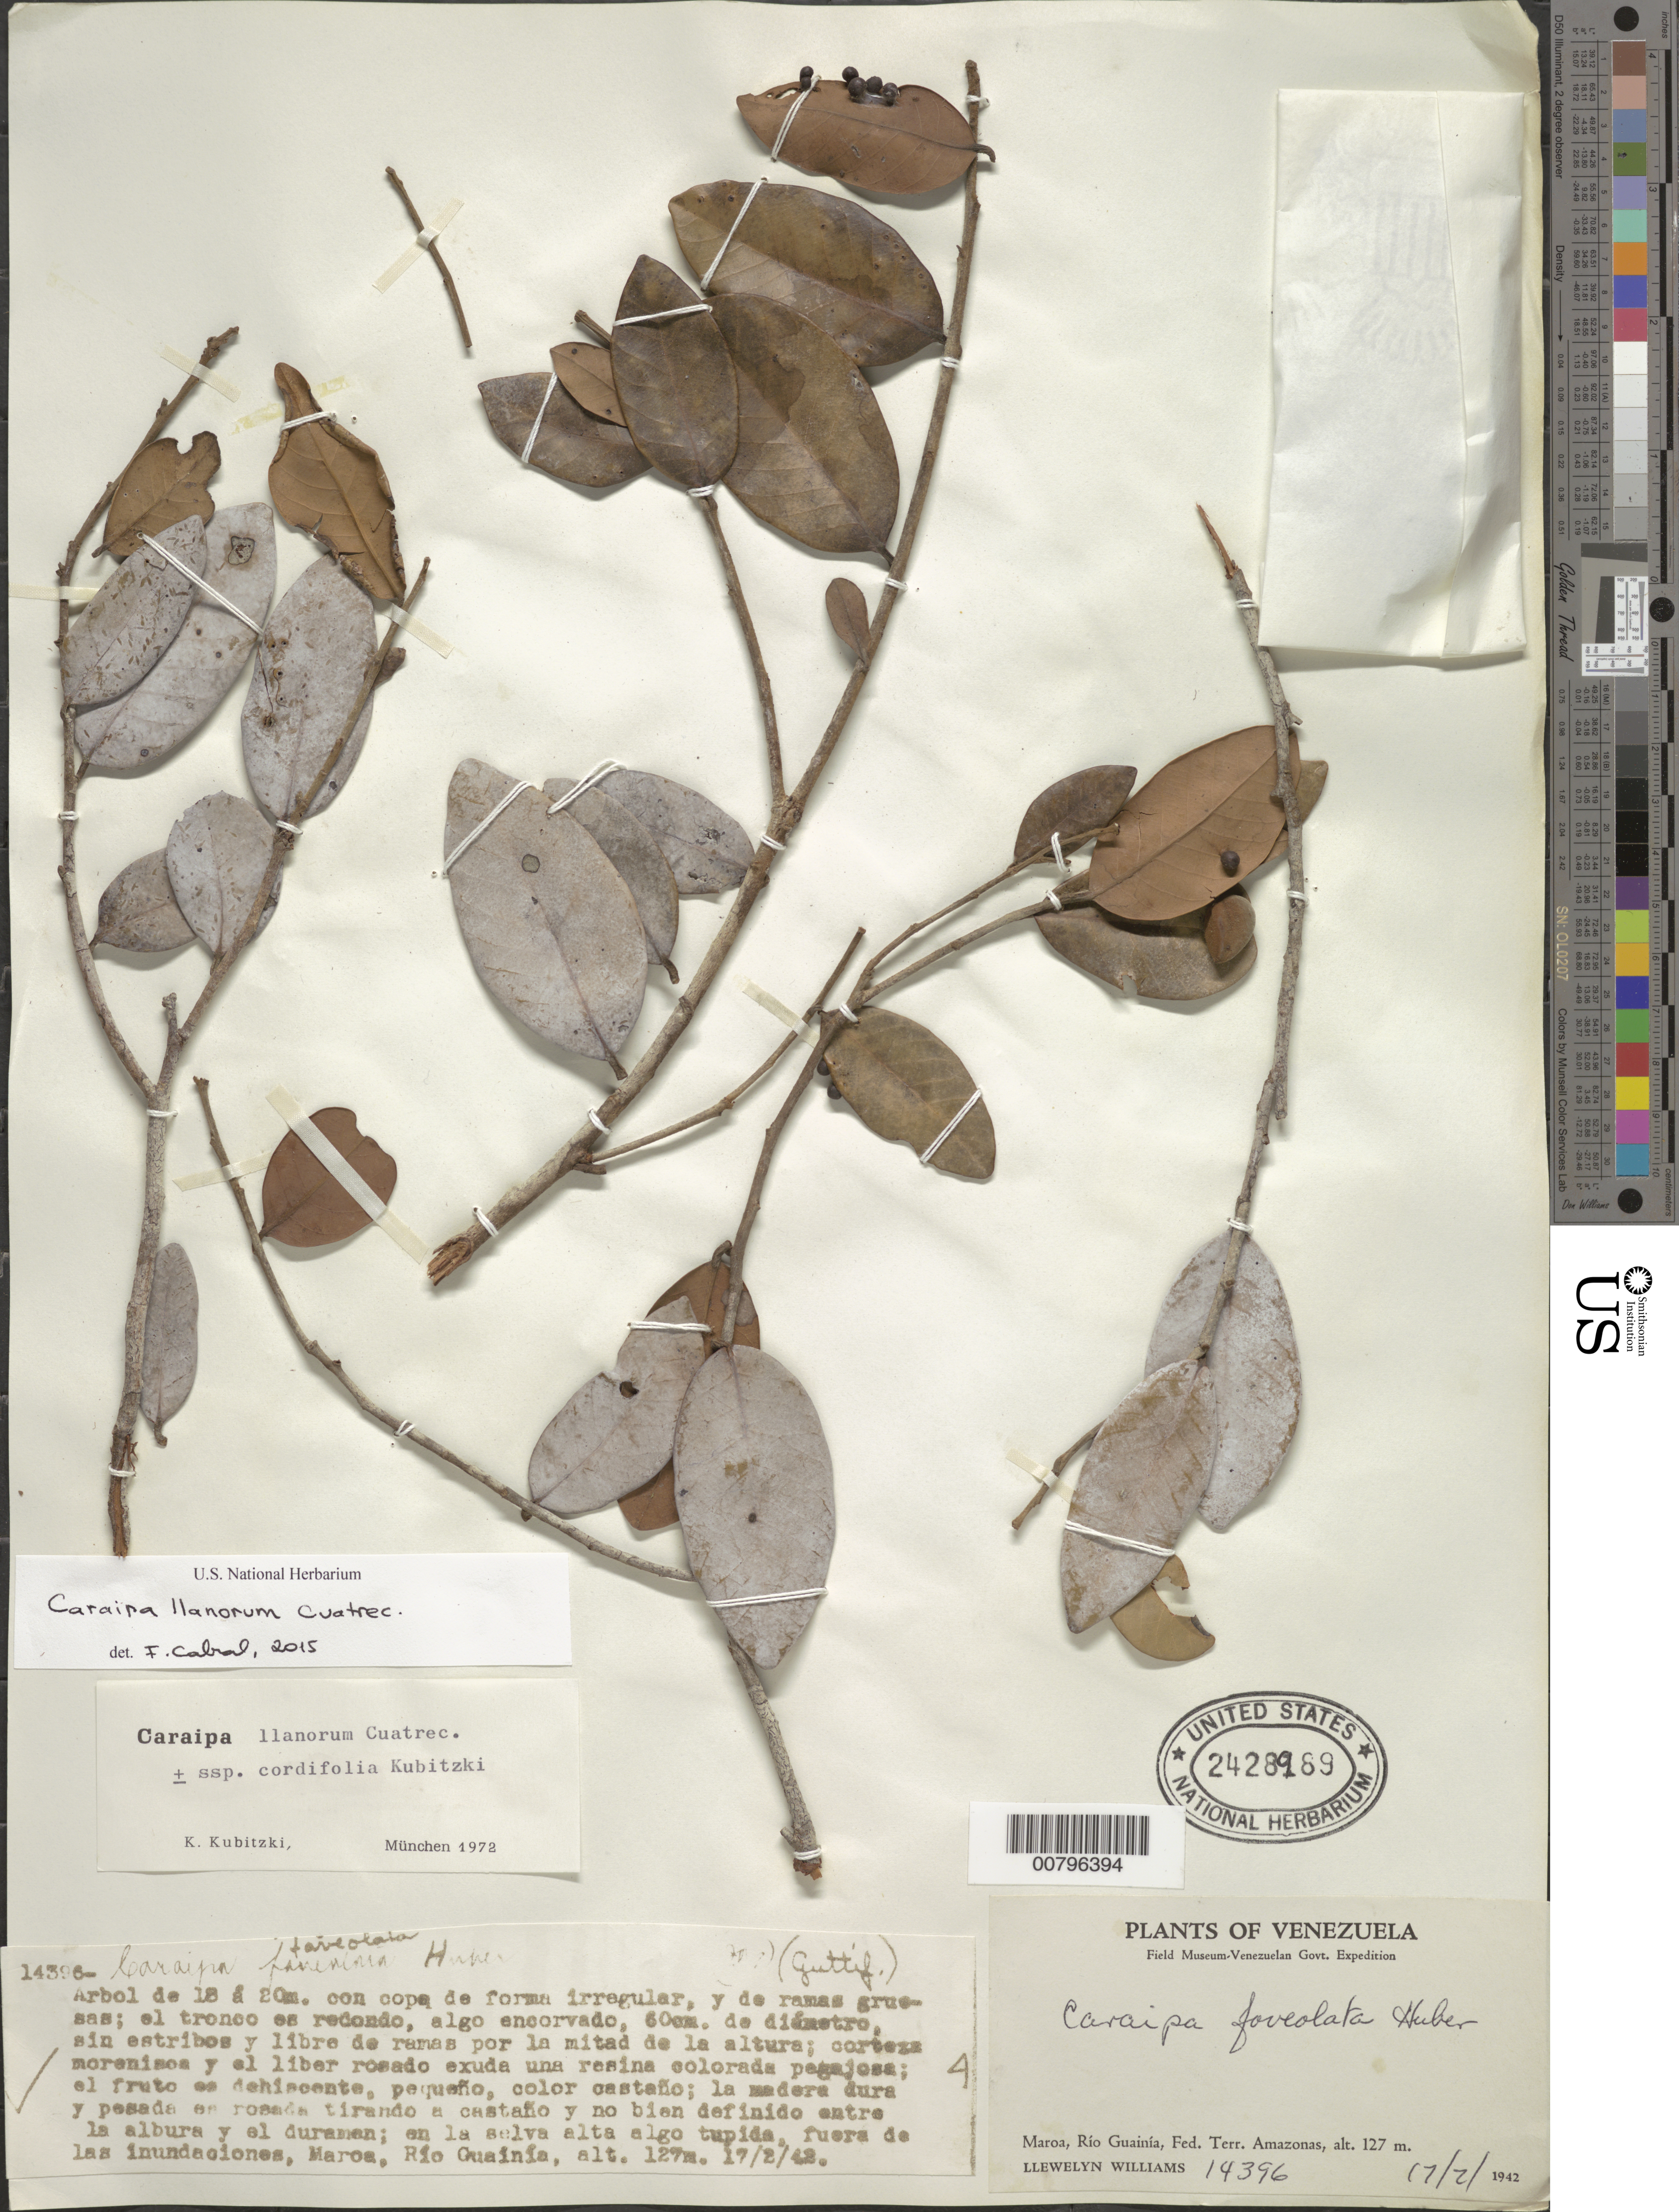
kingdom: Plantae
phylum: Tracheophyta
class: Magnoliopsida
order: Malpighiales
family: Calophyllaceae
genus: Caraipa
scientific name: Caraipa llanorum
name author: Cuatrec.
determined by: Cabral, F. N.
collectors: Ll. Williams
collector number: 14396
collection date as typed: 17 February 1942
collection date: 1942-02-17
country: Venezuela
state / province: Amazonas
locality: Maroa, Rio Guainia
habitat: En la selva alta algo tupida, fuera de las inundaciones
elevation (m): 127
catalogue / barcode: US 2428989